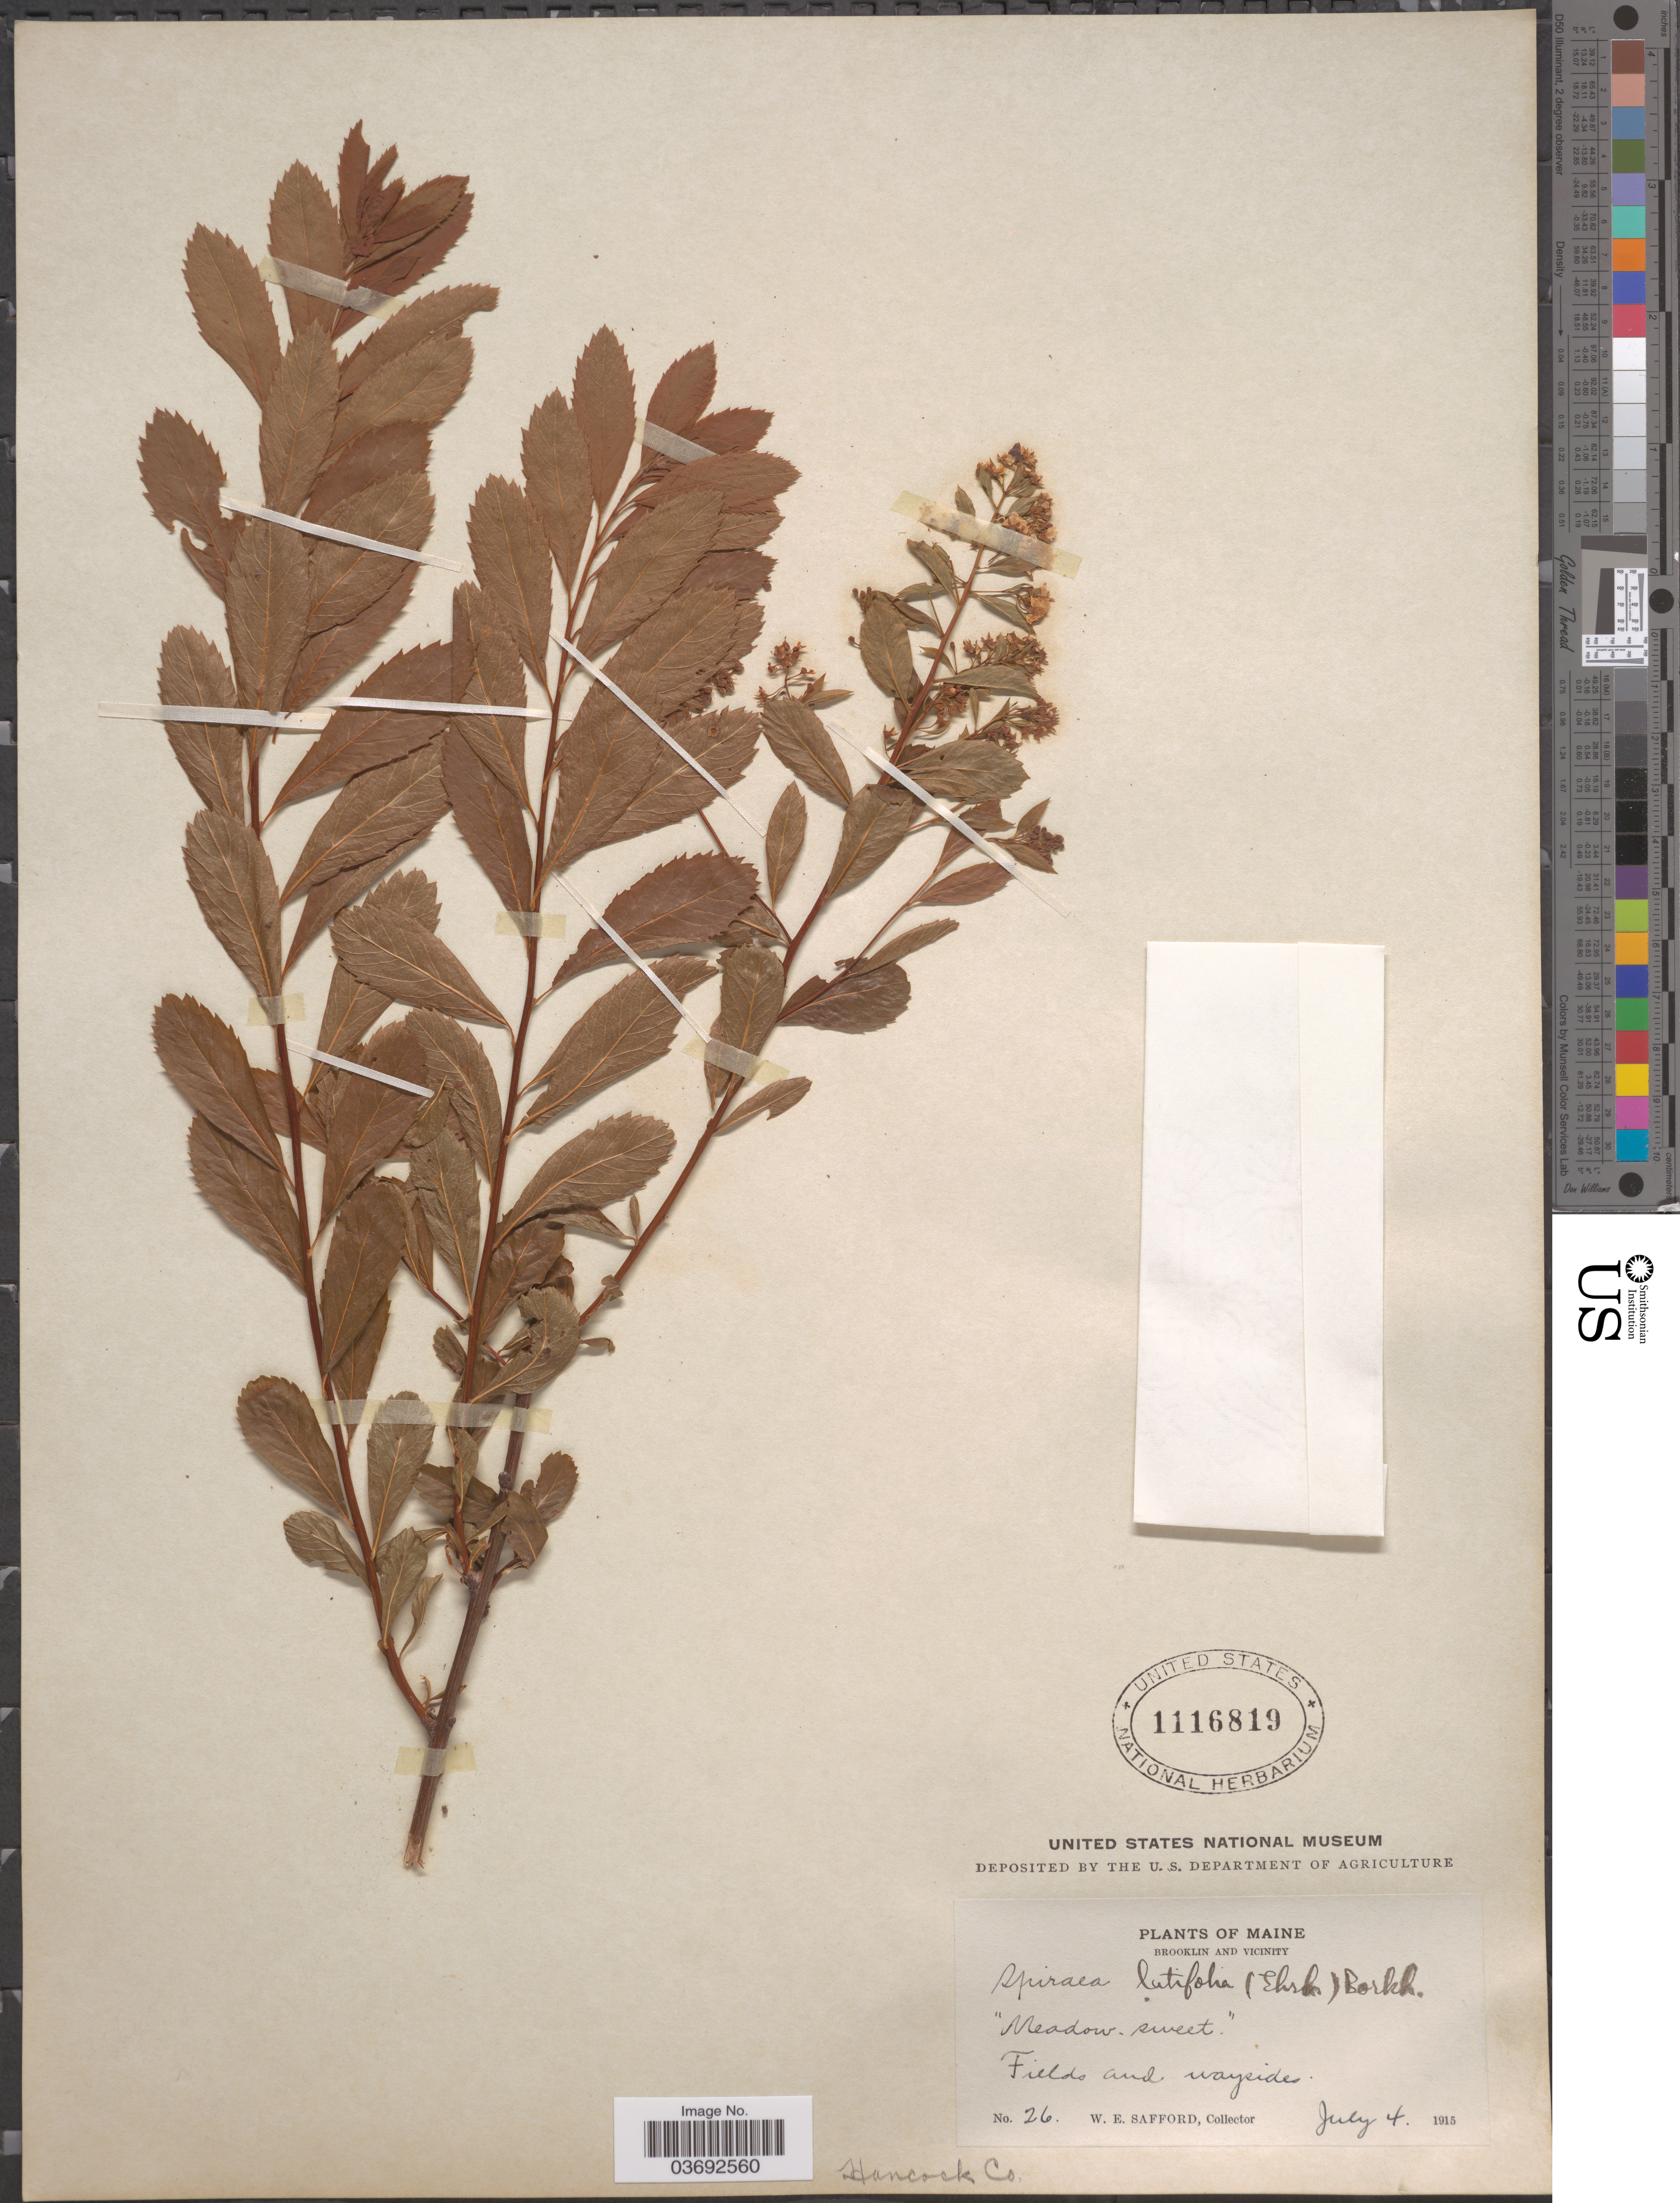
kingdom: Plantae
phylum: Tracheophyta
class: Magnoliopsida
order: Rosales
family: Rosaceae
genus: Spiraea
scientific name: Spiraea latifolia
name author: Borkh.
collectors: W. E. Safford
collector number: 26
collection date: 1915-07-04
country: United States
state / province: Maine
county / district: Hancock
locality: Brooklin and Vicinity. Hancock Co.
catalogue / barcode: US 1116819